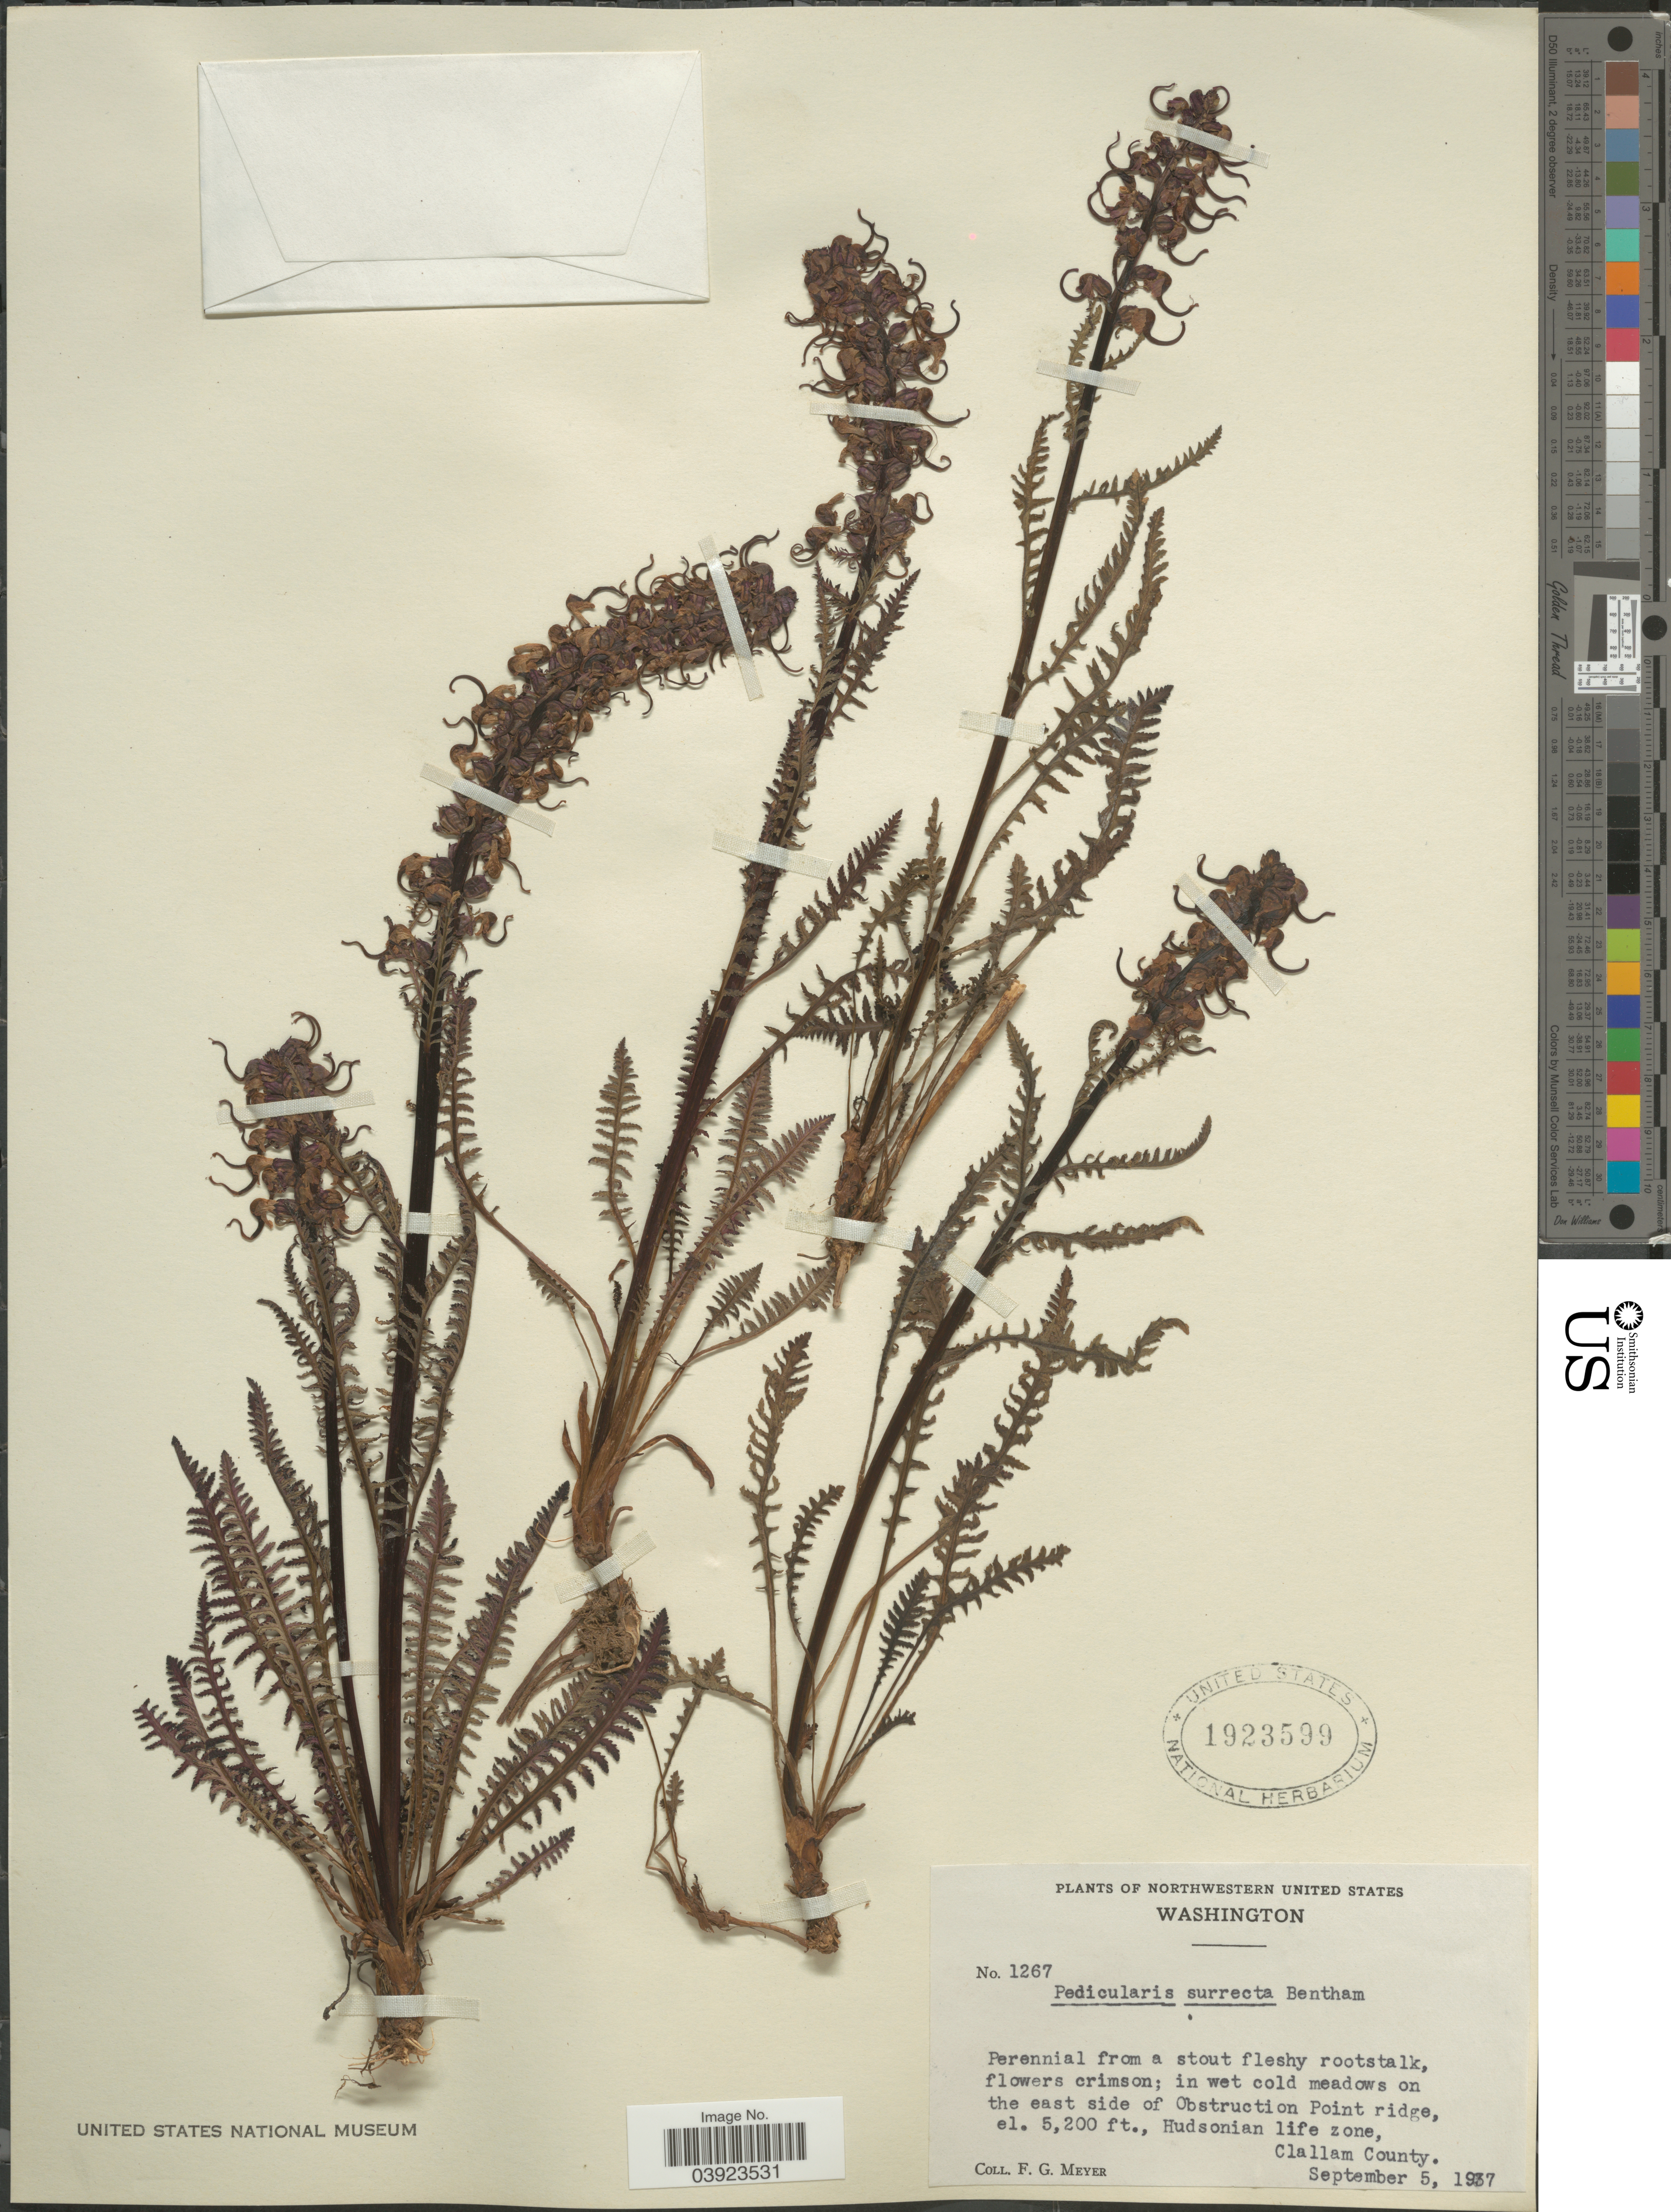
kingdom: Plantae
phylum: Tracheophyta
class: Magnoliopsida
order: Lamiales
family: Orobanchaceae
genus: Pedicularis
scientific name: Pedicularis surrecta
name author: Benth.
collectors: F. G. Meyer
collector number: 1267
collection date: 1937-09-05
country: United States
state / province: Washington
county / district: Clallam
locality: In wet cold meadows on the east side of Obstruction Point Ridge, Hudsonian life zone, Clallam County.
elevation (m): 1585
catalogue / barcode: US 1923599